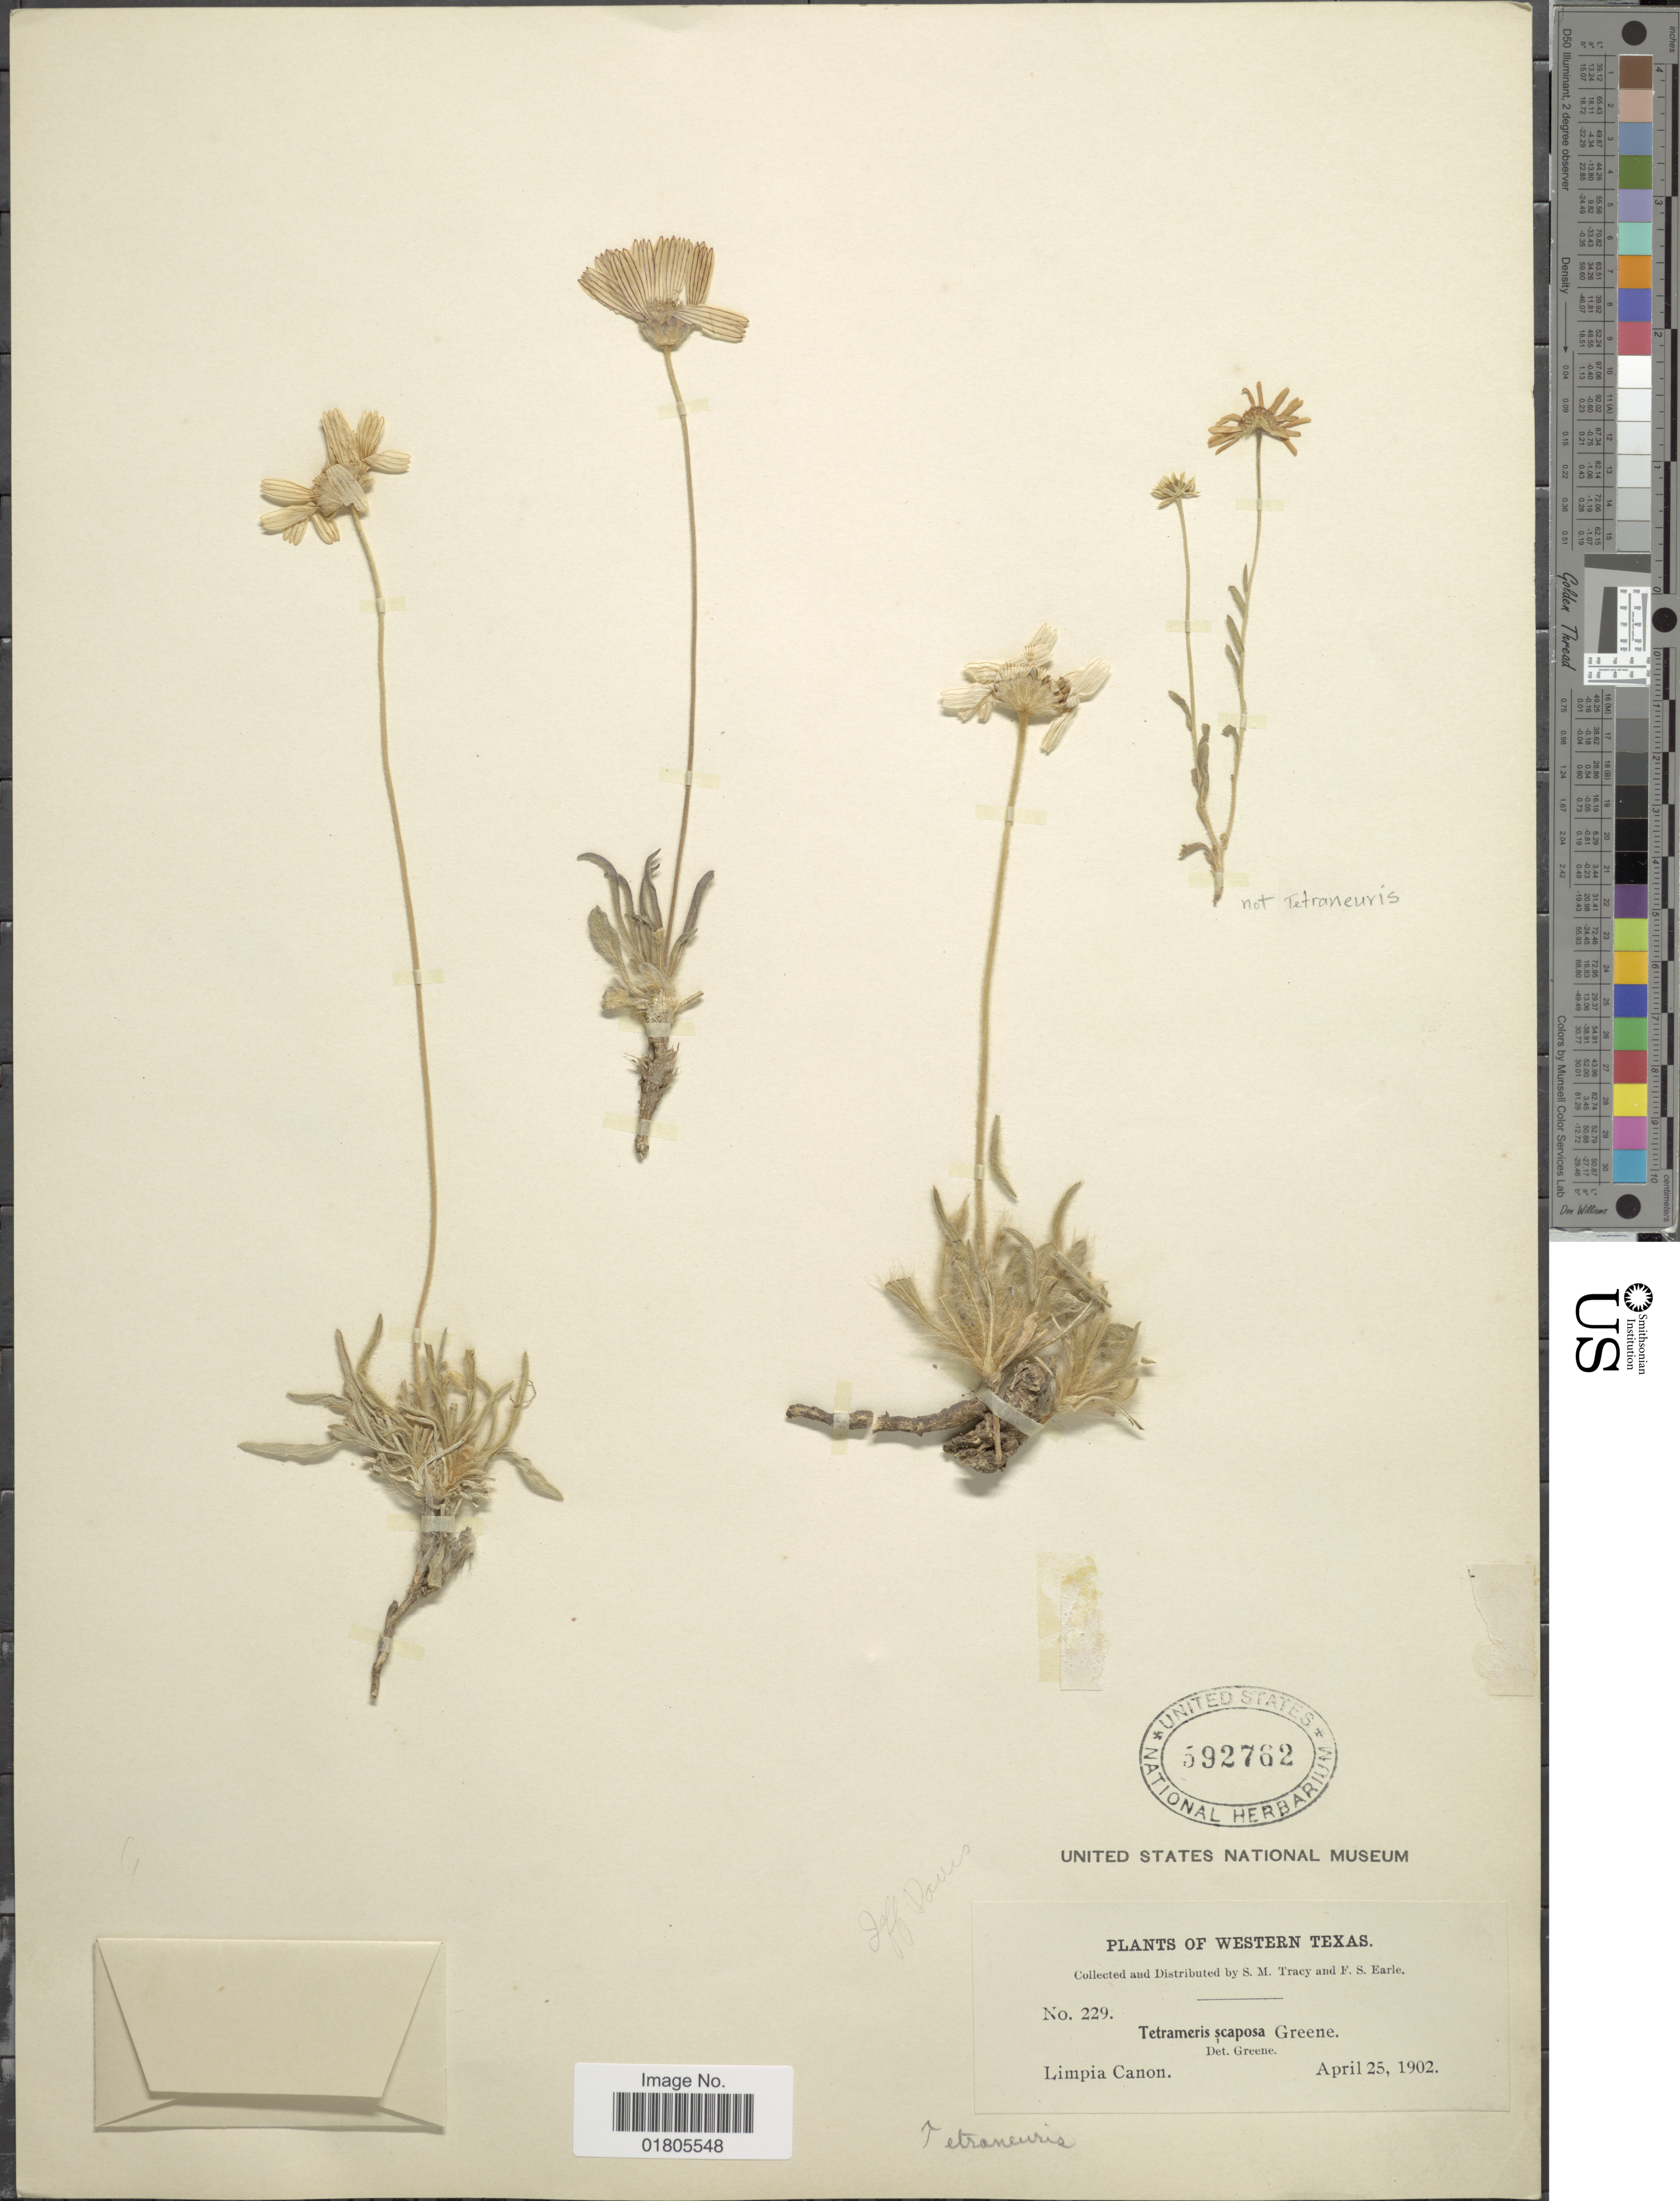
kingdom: Plantae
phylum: Tracheophyta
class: Magnoliopsida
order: Asterales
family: Asteraceae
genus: Actinea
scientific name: Actinea scaposa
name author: (DC.) Kuntze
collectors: S. M. Tracy & F. S. Earle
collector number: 229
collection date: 1902-04-25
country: United States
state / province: Texas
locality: Western Texas, Limpia Canon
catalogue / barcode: US 592762